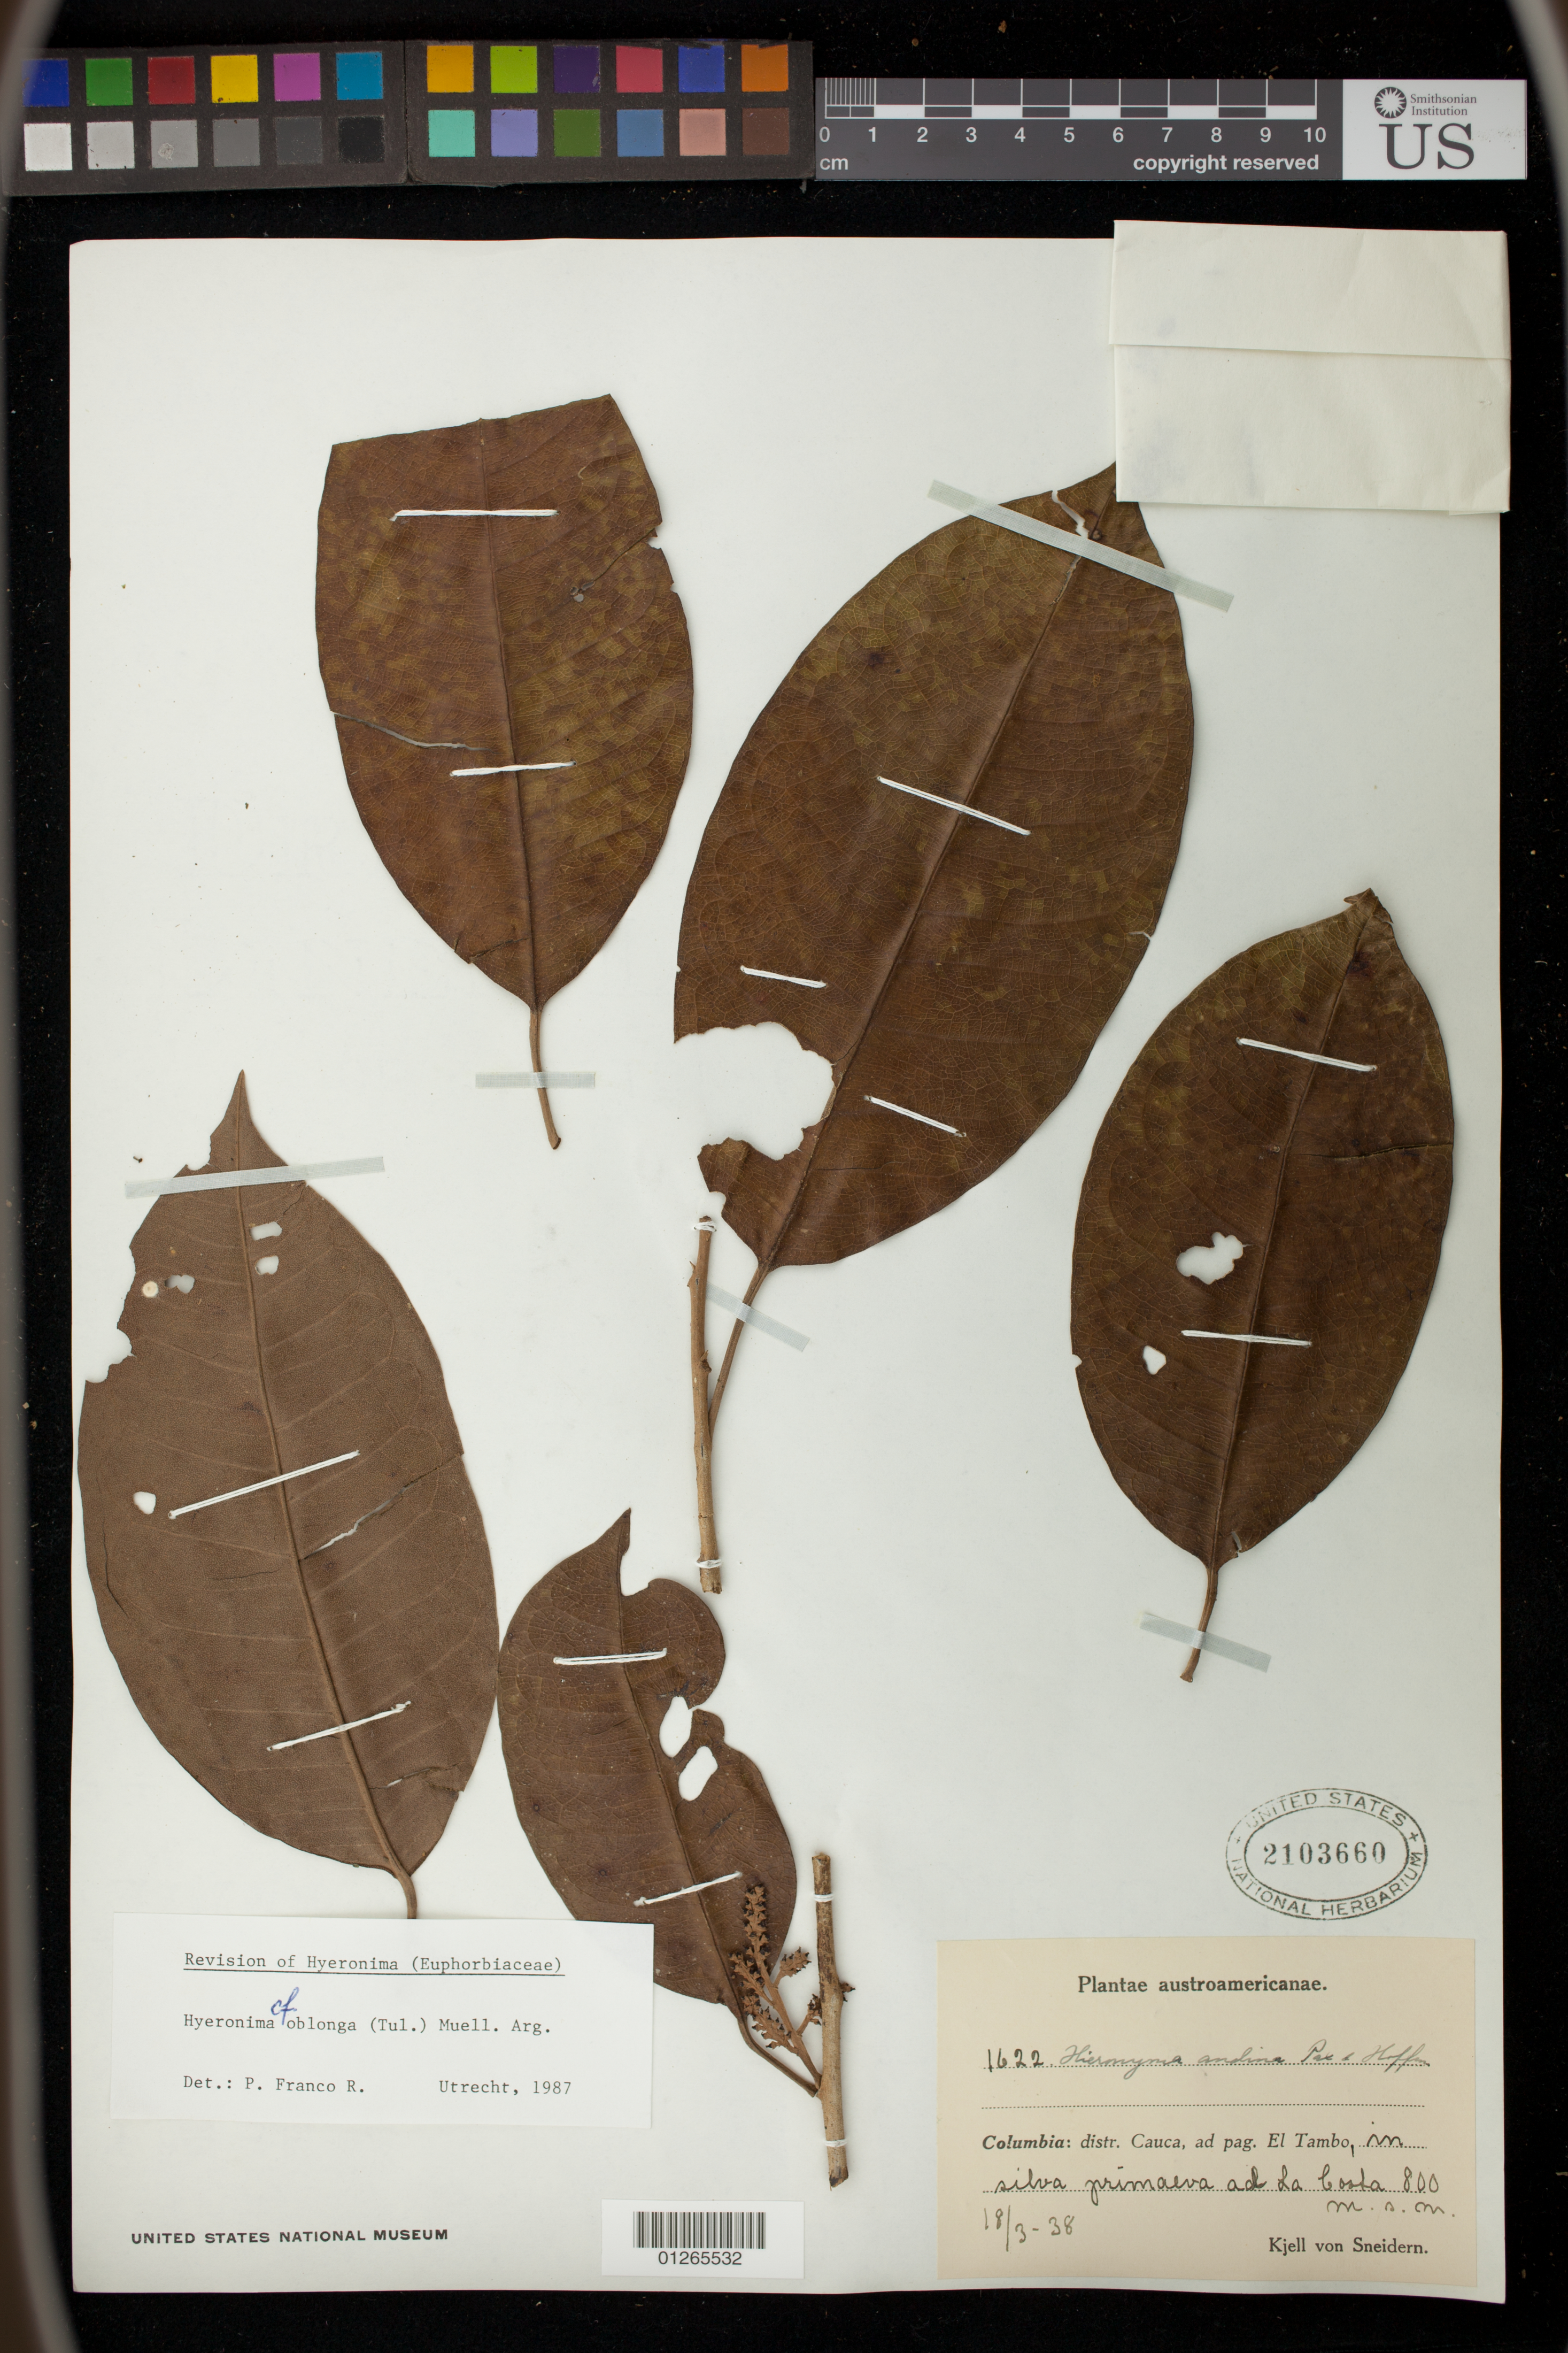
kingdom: Plantae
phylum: Tracheophyta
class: Magnoliopsida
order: Malpighiales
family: Phyllanthaceae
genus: Hieronyma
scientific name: Hieronyma oblonga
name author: (Tul.) Müll. Arg.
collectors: K. von Sneidern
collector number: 1622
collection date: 1938-03-18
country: Colombia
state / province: Cauca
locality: Comisaria del Caqueta: Florencia, cerro de La Sardina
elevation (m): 803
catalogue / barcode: US 2103660